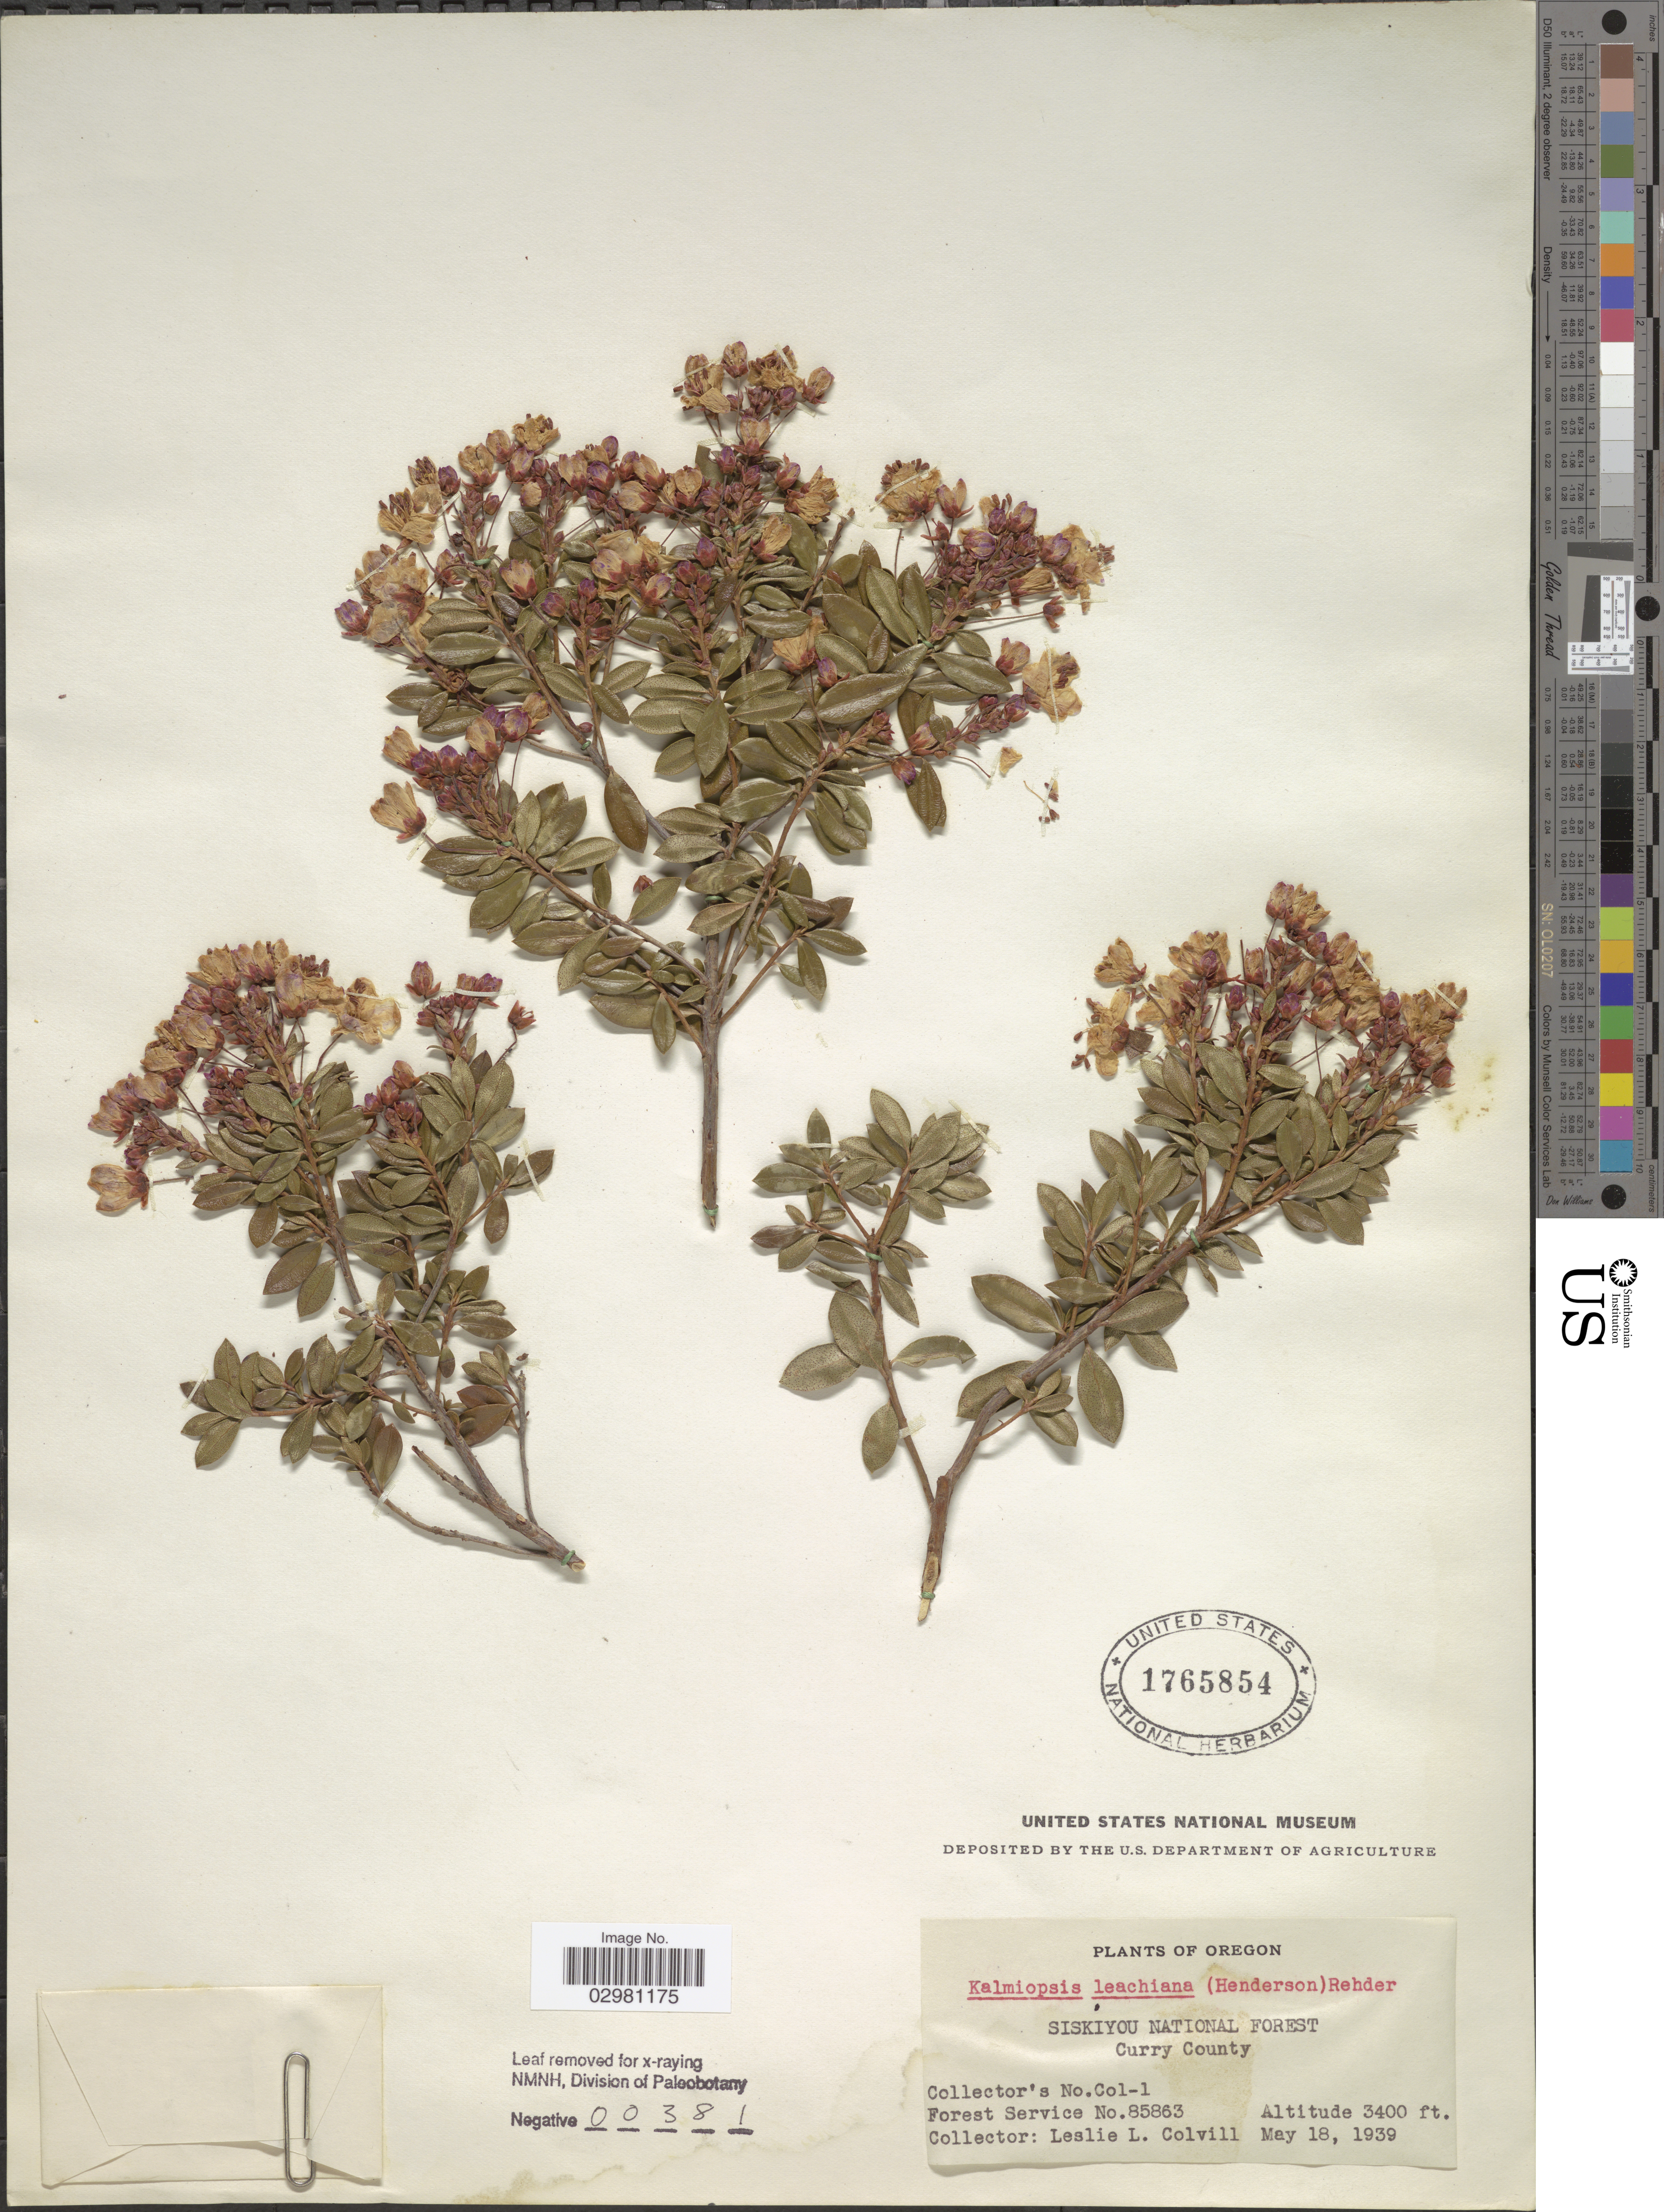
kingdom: Plantae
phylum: Tracheophyta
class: Magnoliopsida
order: Ericales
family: Ericaceae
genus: Kalmiopsis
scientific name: Kalmiopsis leachiana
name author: (L.F. Hend.) Rehder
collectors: L. Colvill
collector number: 1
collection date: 1939-05-18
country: United States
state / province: Oregon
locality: Siskiyou National Forest. Curry County.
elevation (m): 1036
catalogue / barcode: US 1765854